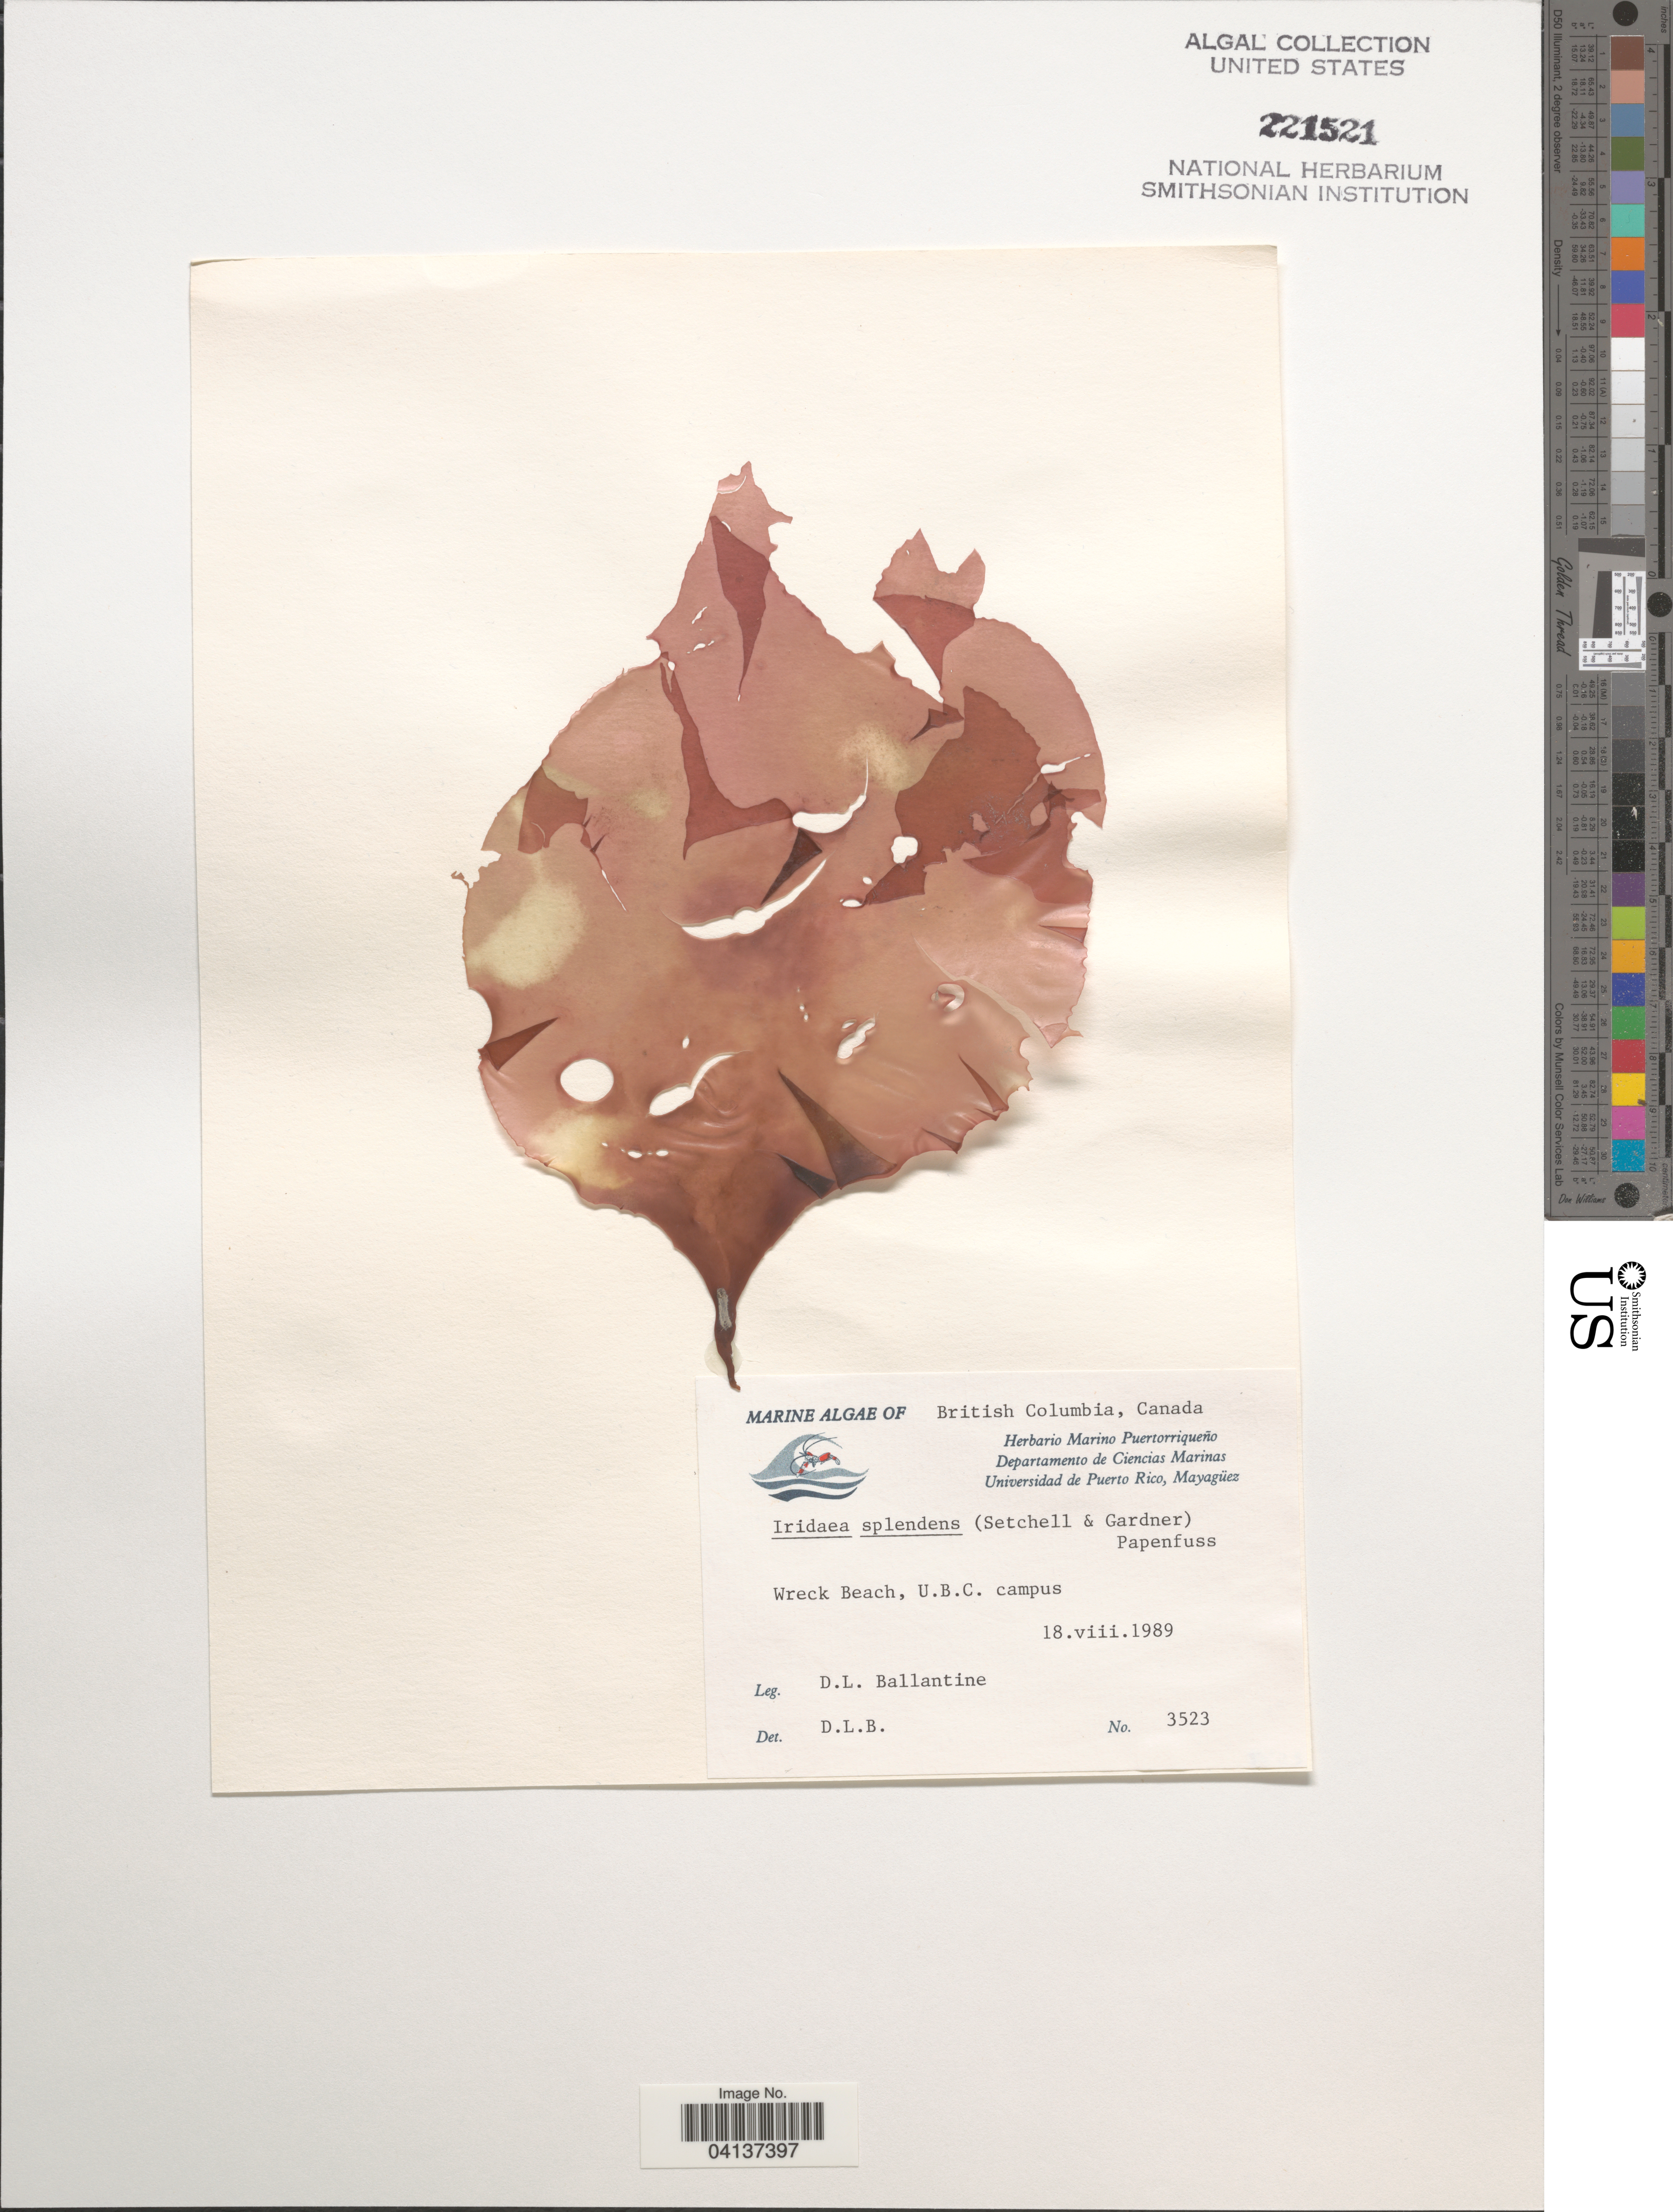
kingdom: Plantae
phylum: Rhodophyta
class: Florideophyceae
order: Gigartinales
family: Gigartinaceae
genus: Mazzaella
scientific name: Mazzaella splendens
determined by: Algae name updating Project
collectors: D.L. Ballantine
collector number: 3523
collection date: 1989-08-18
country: Canada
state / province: British Columbia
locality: Wreck Beach, U.B.C. campus.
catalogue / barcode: US 221521